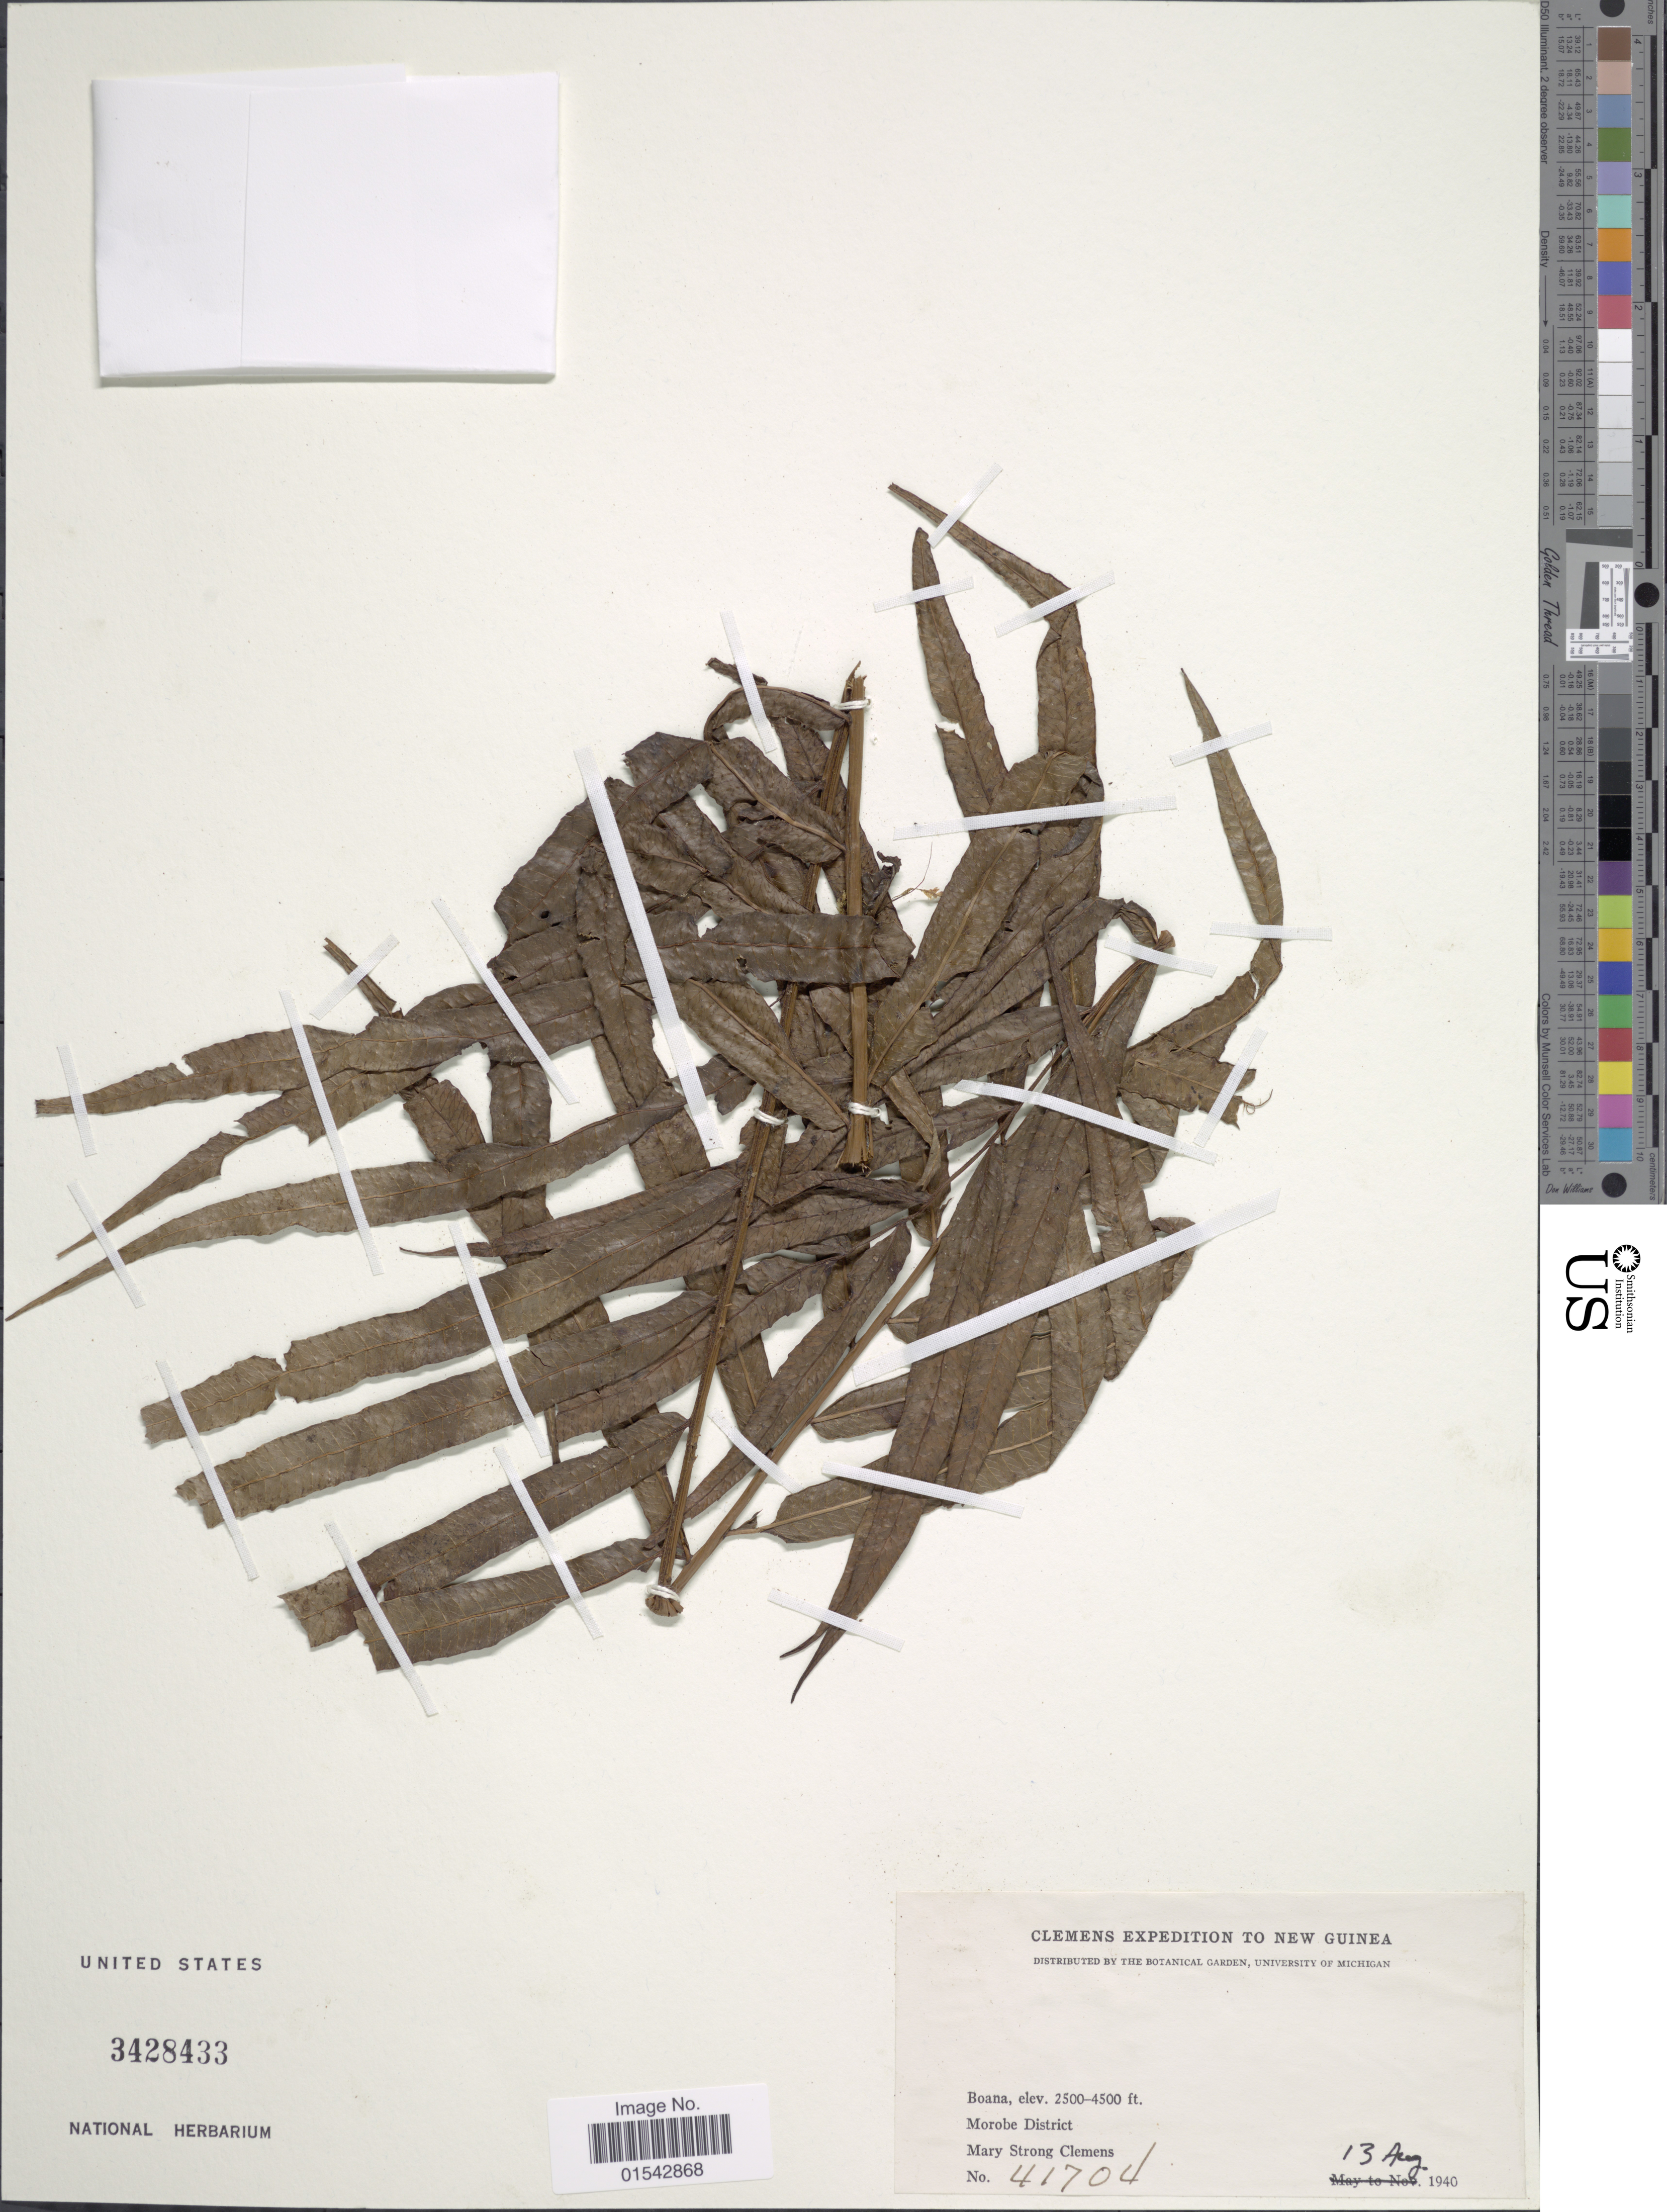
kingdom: Plantae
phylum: Tracheophyta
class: Polypodiopsida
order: Polypodiales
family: Thelypteridaceae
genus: Cyclosorus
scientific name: Cyclosorus sp.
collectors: M. S. Clemens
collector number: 41704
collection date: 1940-08-13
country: Papua New Guinea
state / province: Morobe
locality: New Guinea, Morobe District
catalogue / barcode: US 3428433